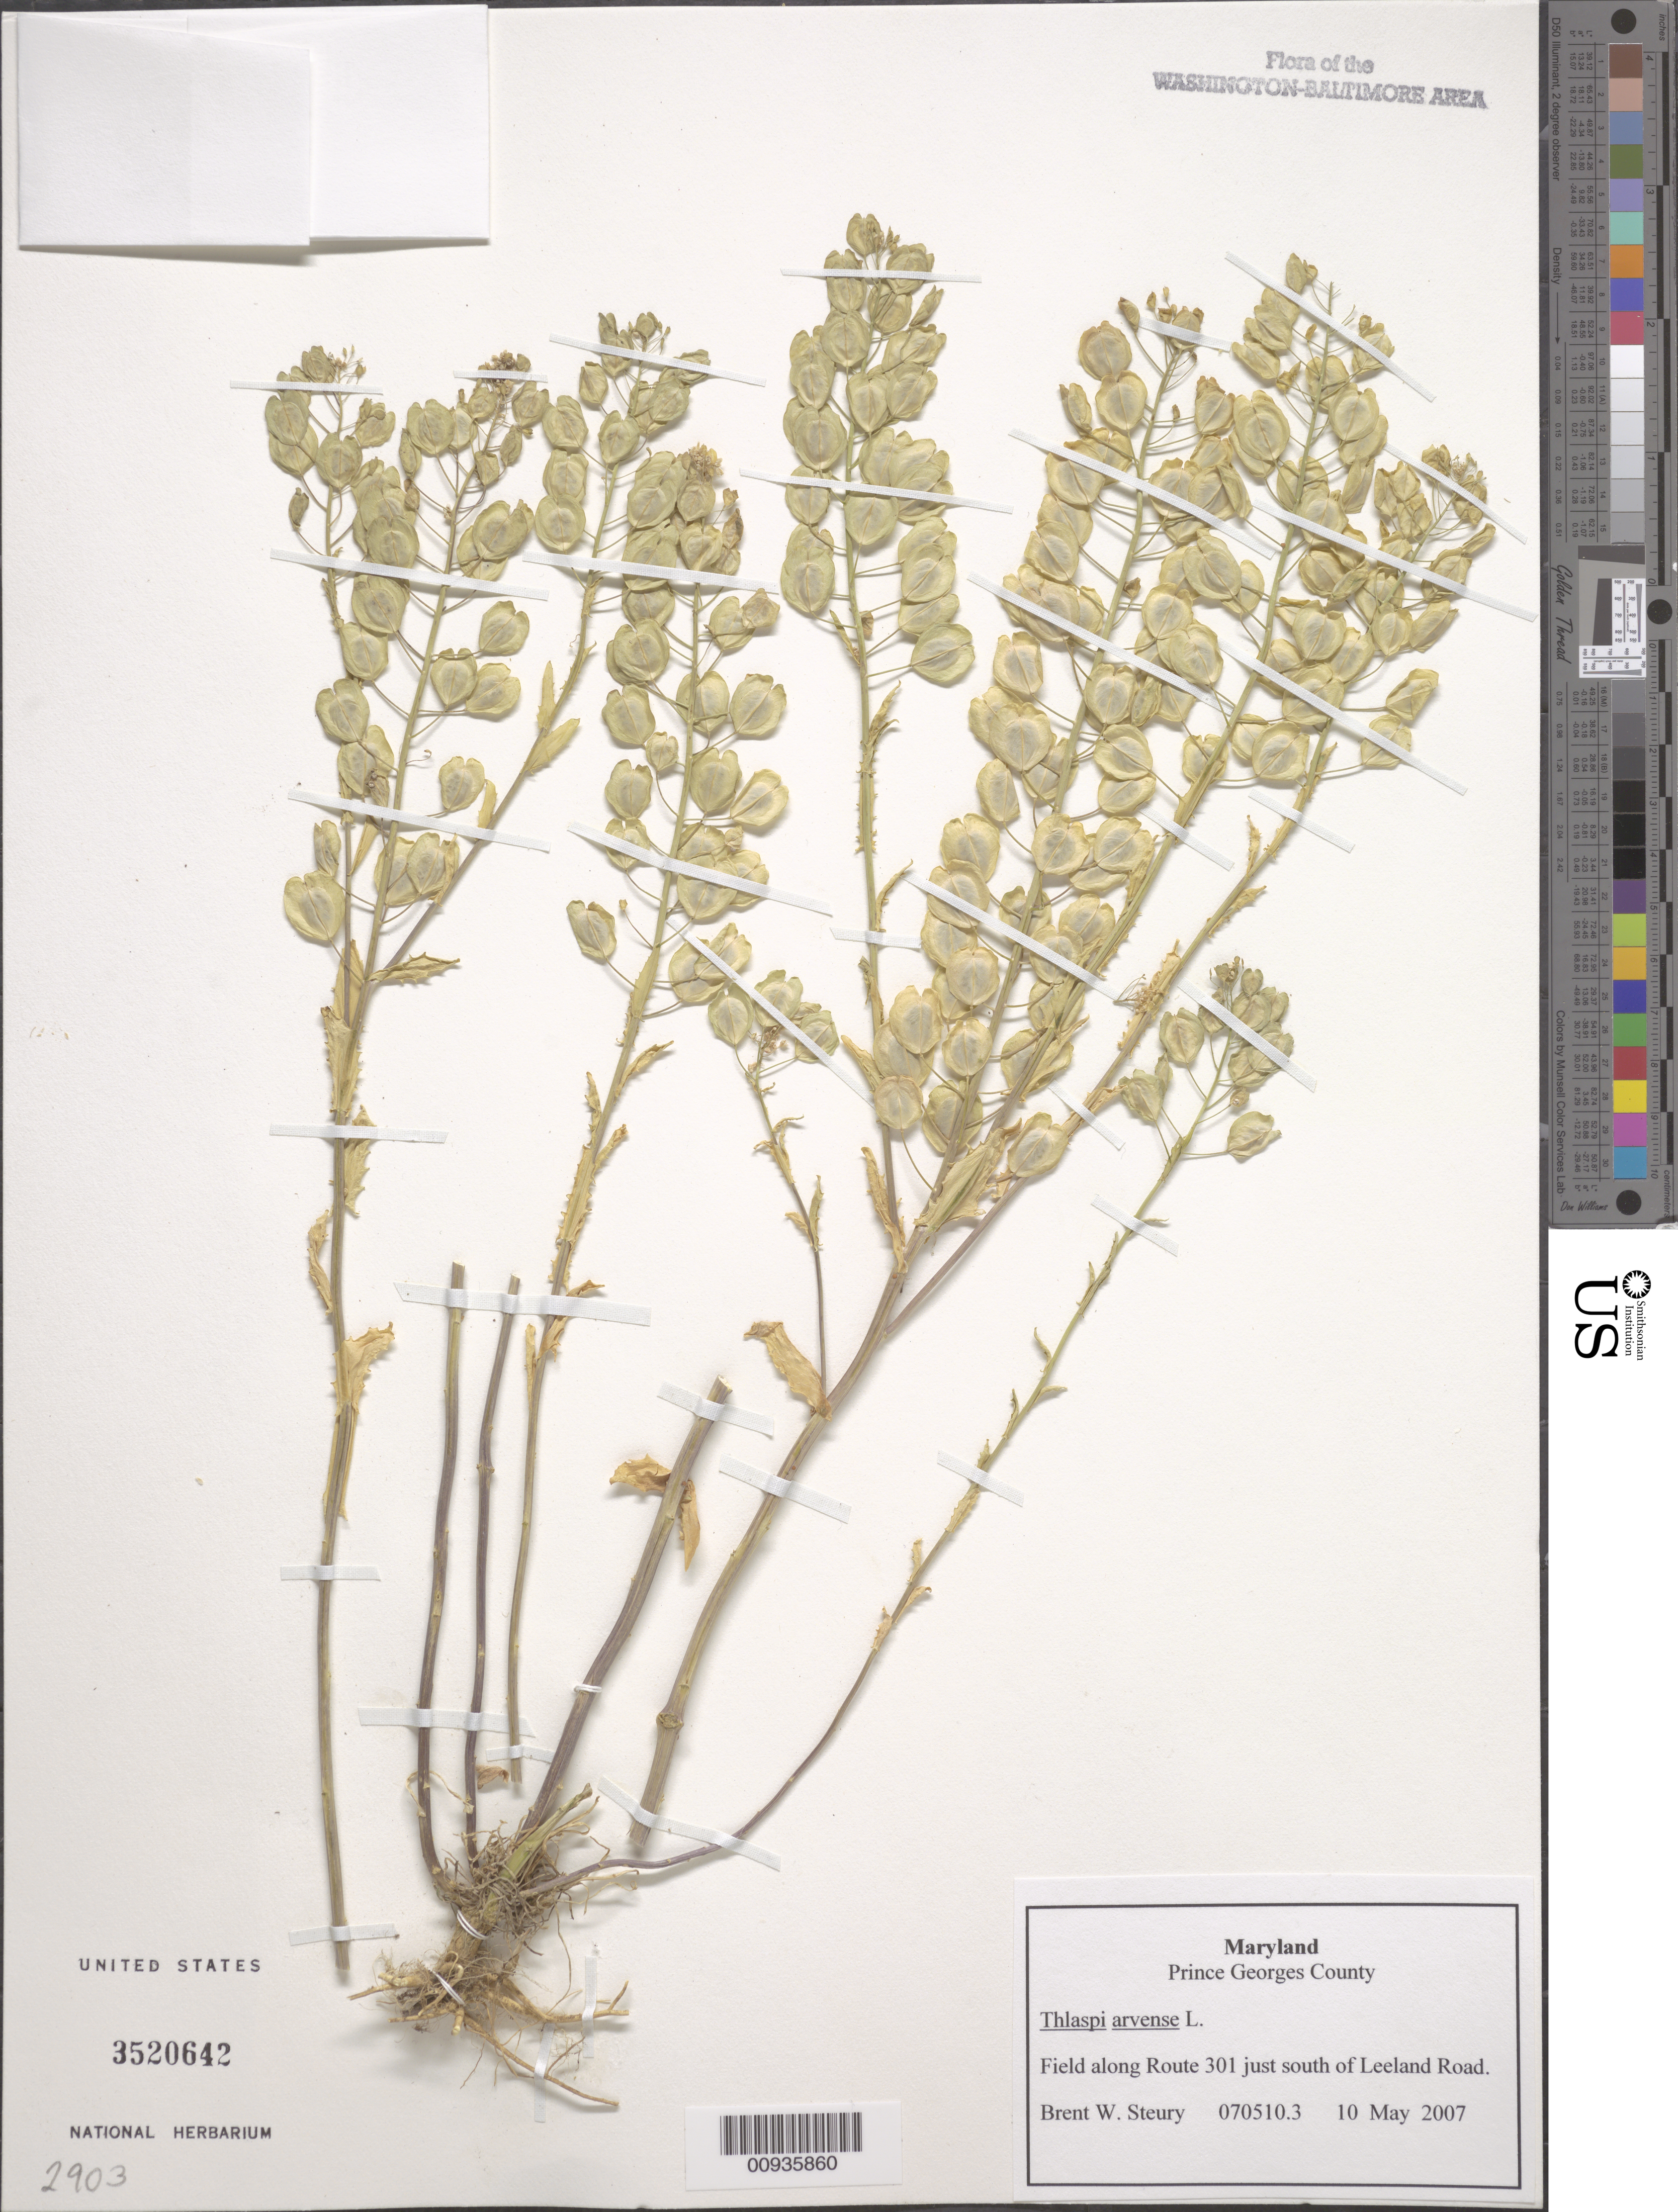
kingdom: Plantae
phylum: Tracheophyta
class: Magnoliopsida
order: Brassicales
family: Brassicaceae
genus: Thlaspi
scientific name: Thlaspi arvense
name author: L.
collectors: B. Steury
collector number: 070510.3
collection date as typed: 10 May 2007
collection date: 2007-05-10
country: United States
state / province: Maryland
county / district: Prince George's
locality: Just south of Leeland Road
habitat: field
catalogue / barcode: US 3520642